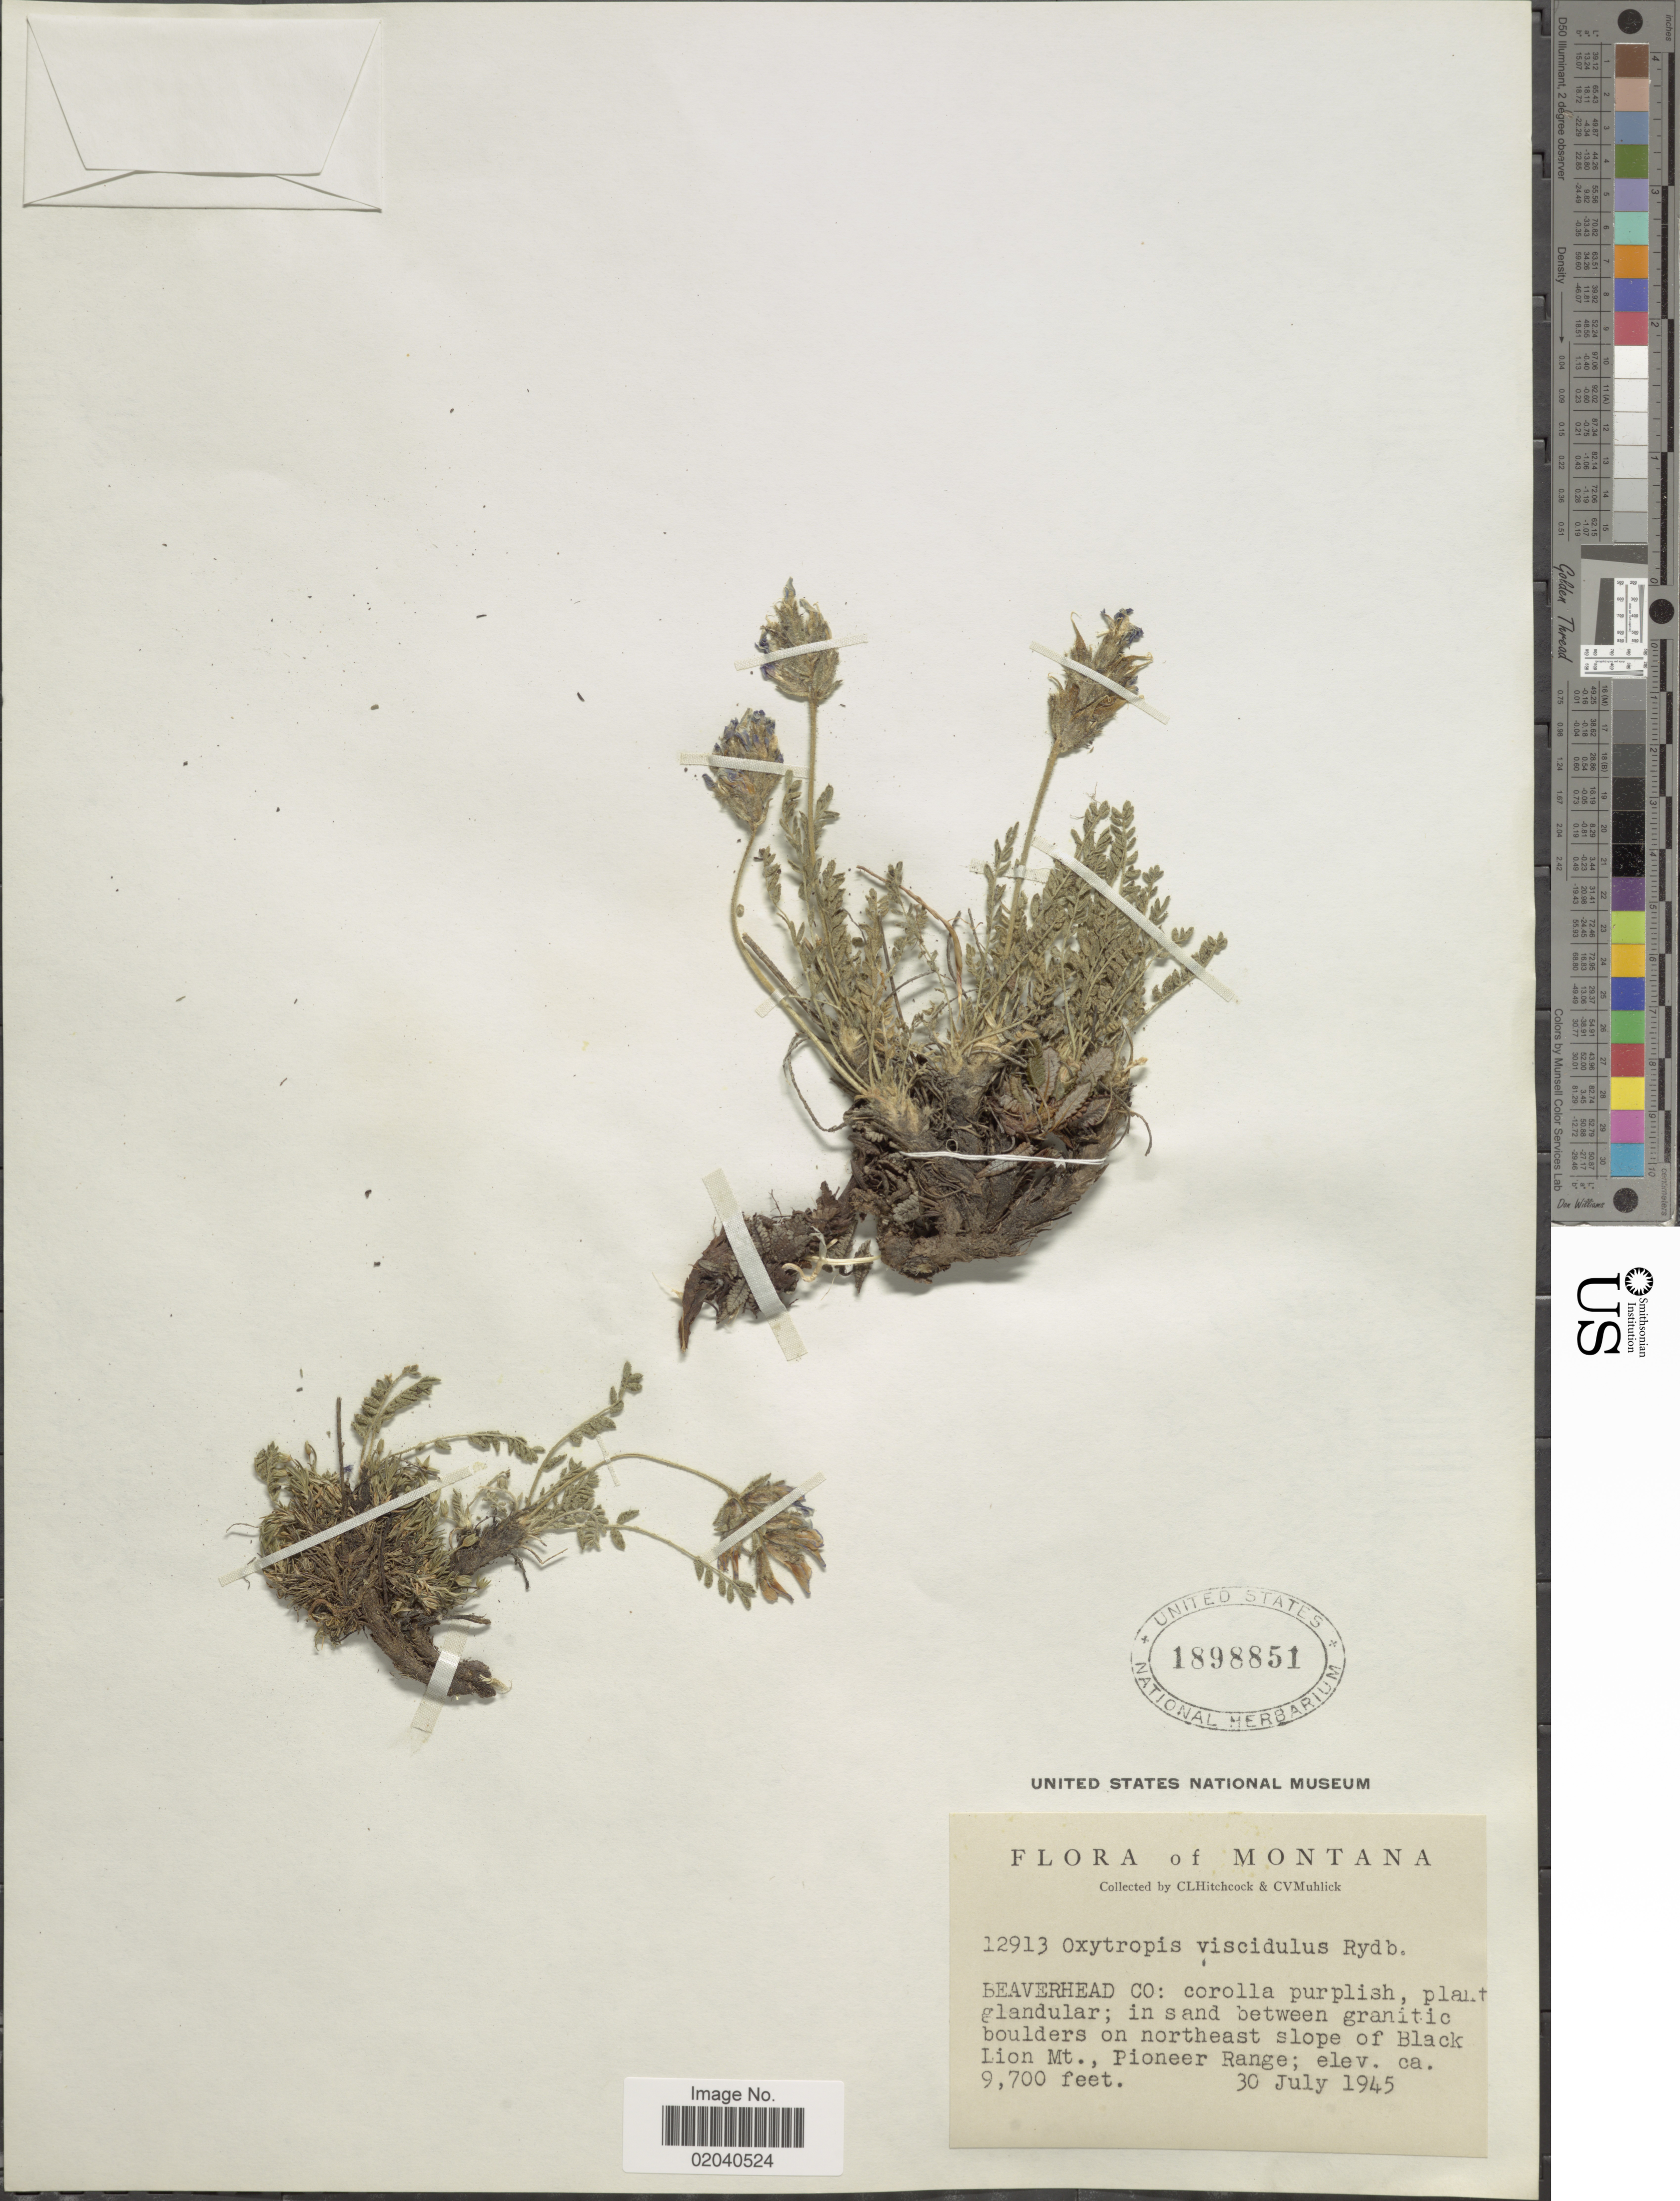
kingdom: Plantae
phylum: Tracheophyta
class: Magnoliopsida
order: Fabales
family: Fabaceae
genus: Oxytropis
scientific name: Oxytropis viscida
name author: Nutt.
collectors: C. L. Hitchcock & C. V. Muhlick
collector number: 12913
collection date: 1945-07-30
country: United States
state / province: Montana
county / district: Beaverhead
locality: In and between granitic boulders on NE slope of Black Lion Mt., Pioneer Range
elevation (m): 2957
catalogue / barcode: US 1898851